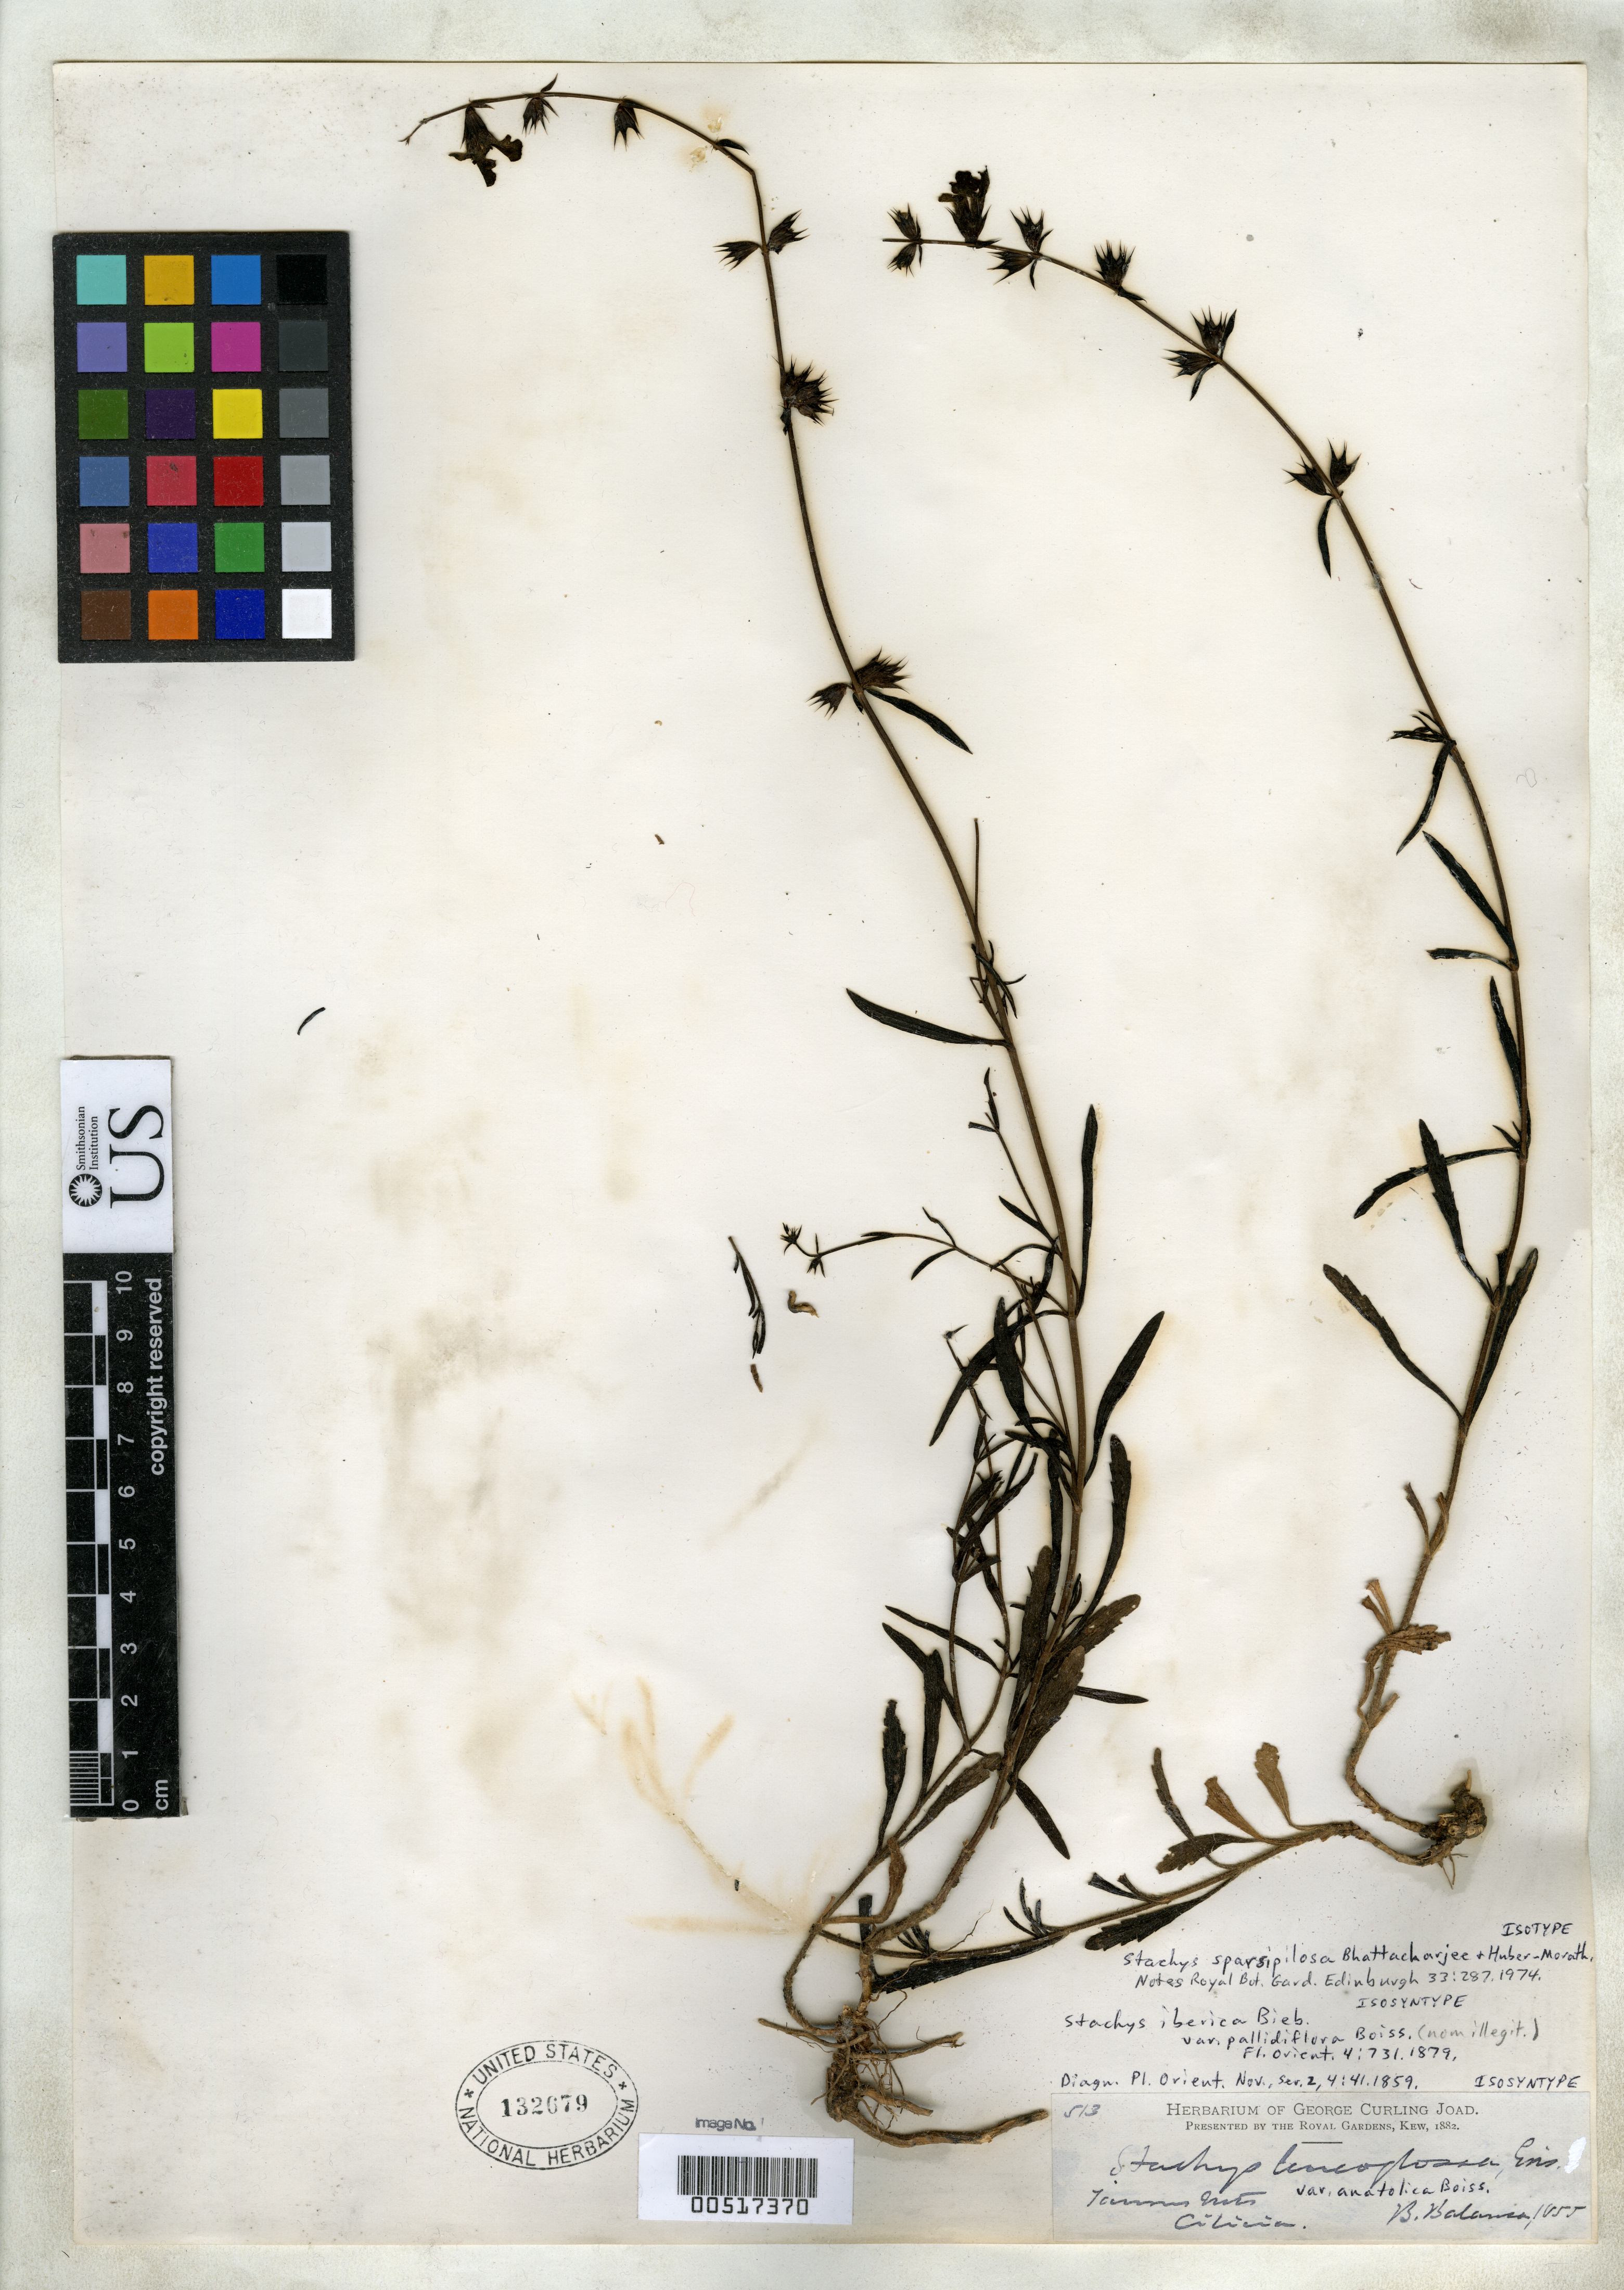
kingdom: Plantae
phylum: Tracheophyta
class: Magnoliopsida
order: Lamiales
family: Lamiaceae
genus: Stachys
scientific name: Stachys leucoglossa var. anatolica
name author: Boiss.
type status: Isotype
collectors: B. Balansa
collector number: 513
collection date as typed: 1855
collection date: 1855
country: Turkey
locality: Taurus Mountains, Cilicia.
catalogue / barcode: US 132679